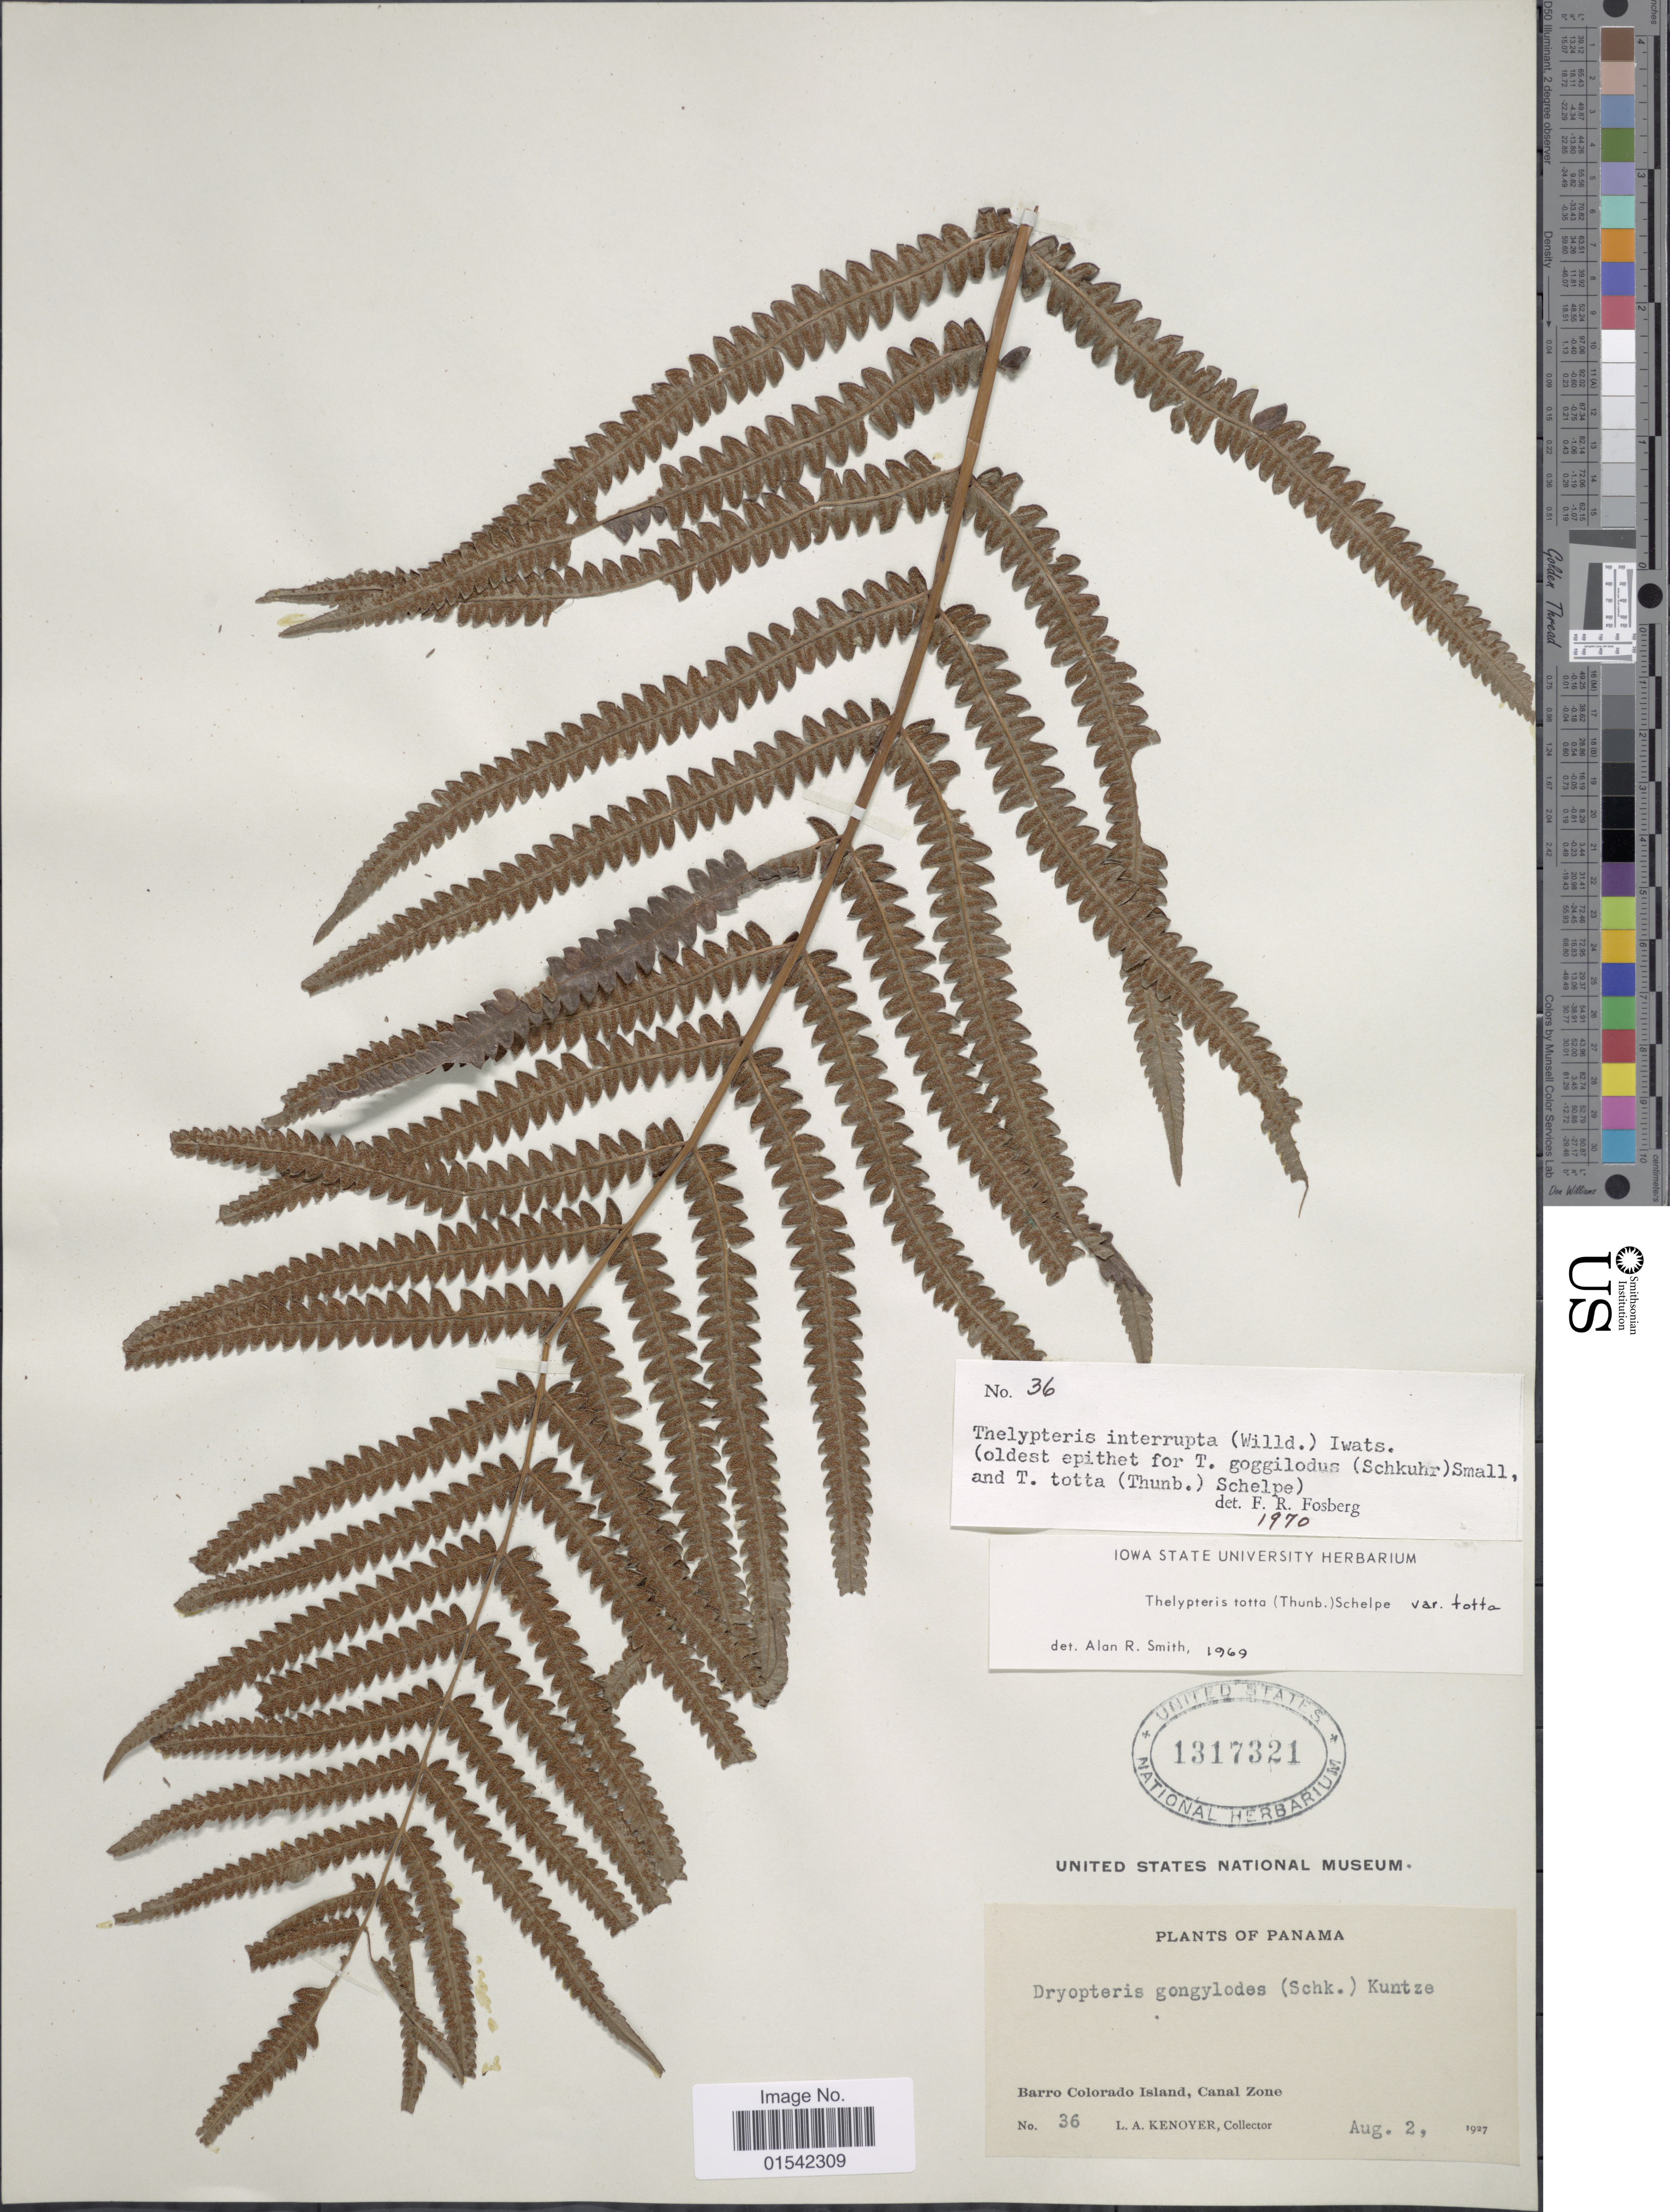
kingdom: Plantae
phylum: Tracheophyta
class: Polypodiopsida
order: Polypodiales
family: Thelypteridaceae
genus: Cyclosorus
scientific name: Cyclosorus interruptus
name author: (Willd.) H. Itô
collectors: L. A. Kenoyer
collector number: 36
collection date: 1927-08-02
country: Panama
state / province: Panamá Oeste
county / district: Canal Zone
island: Barro Colorado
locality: Barro Colorado Island, Canal Zone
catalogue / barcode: US 1317321